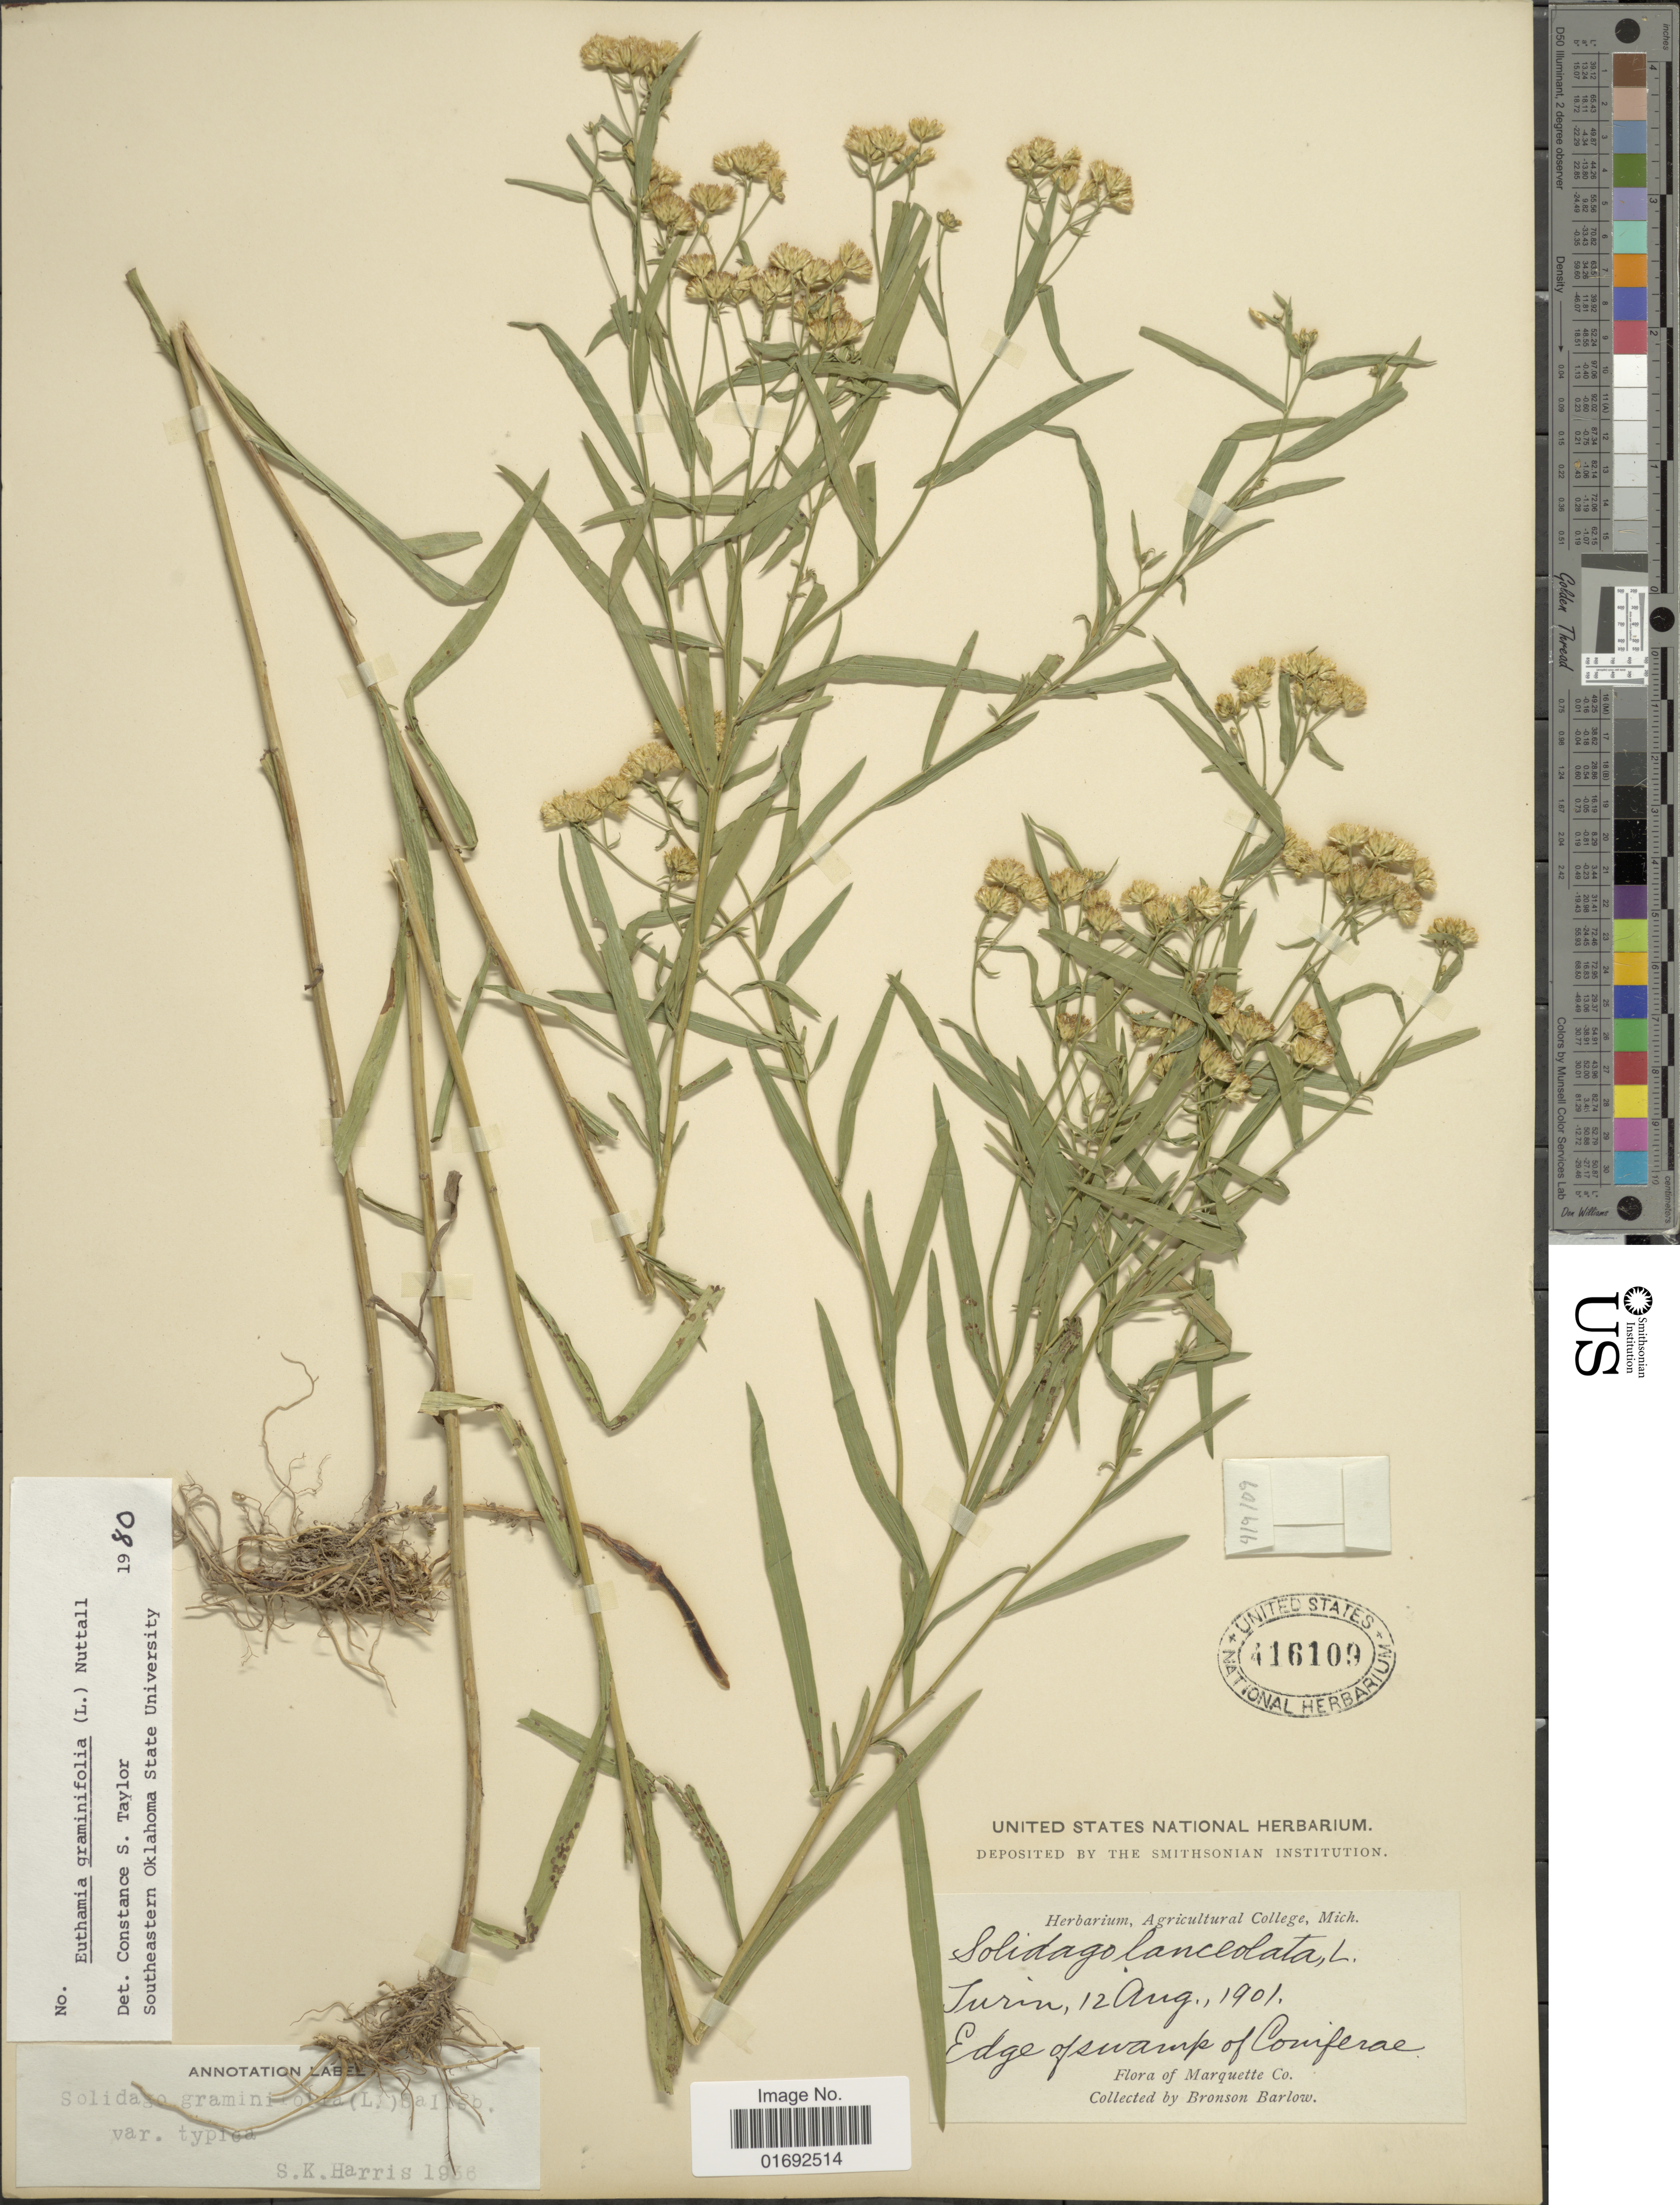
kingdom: Plantae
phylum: Tracheophyta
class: Magnoliopsida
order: Asterales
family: Asteraceae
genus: Euthamia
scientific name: Euthamia graminifolia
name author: (L.) Nutt.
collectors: Barlow, B.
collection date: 1901-08-12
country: United States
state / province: Michigan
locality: Turin, edge of swamp of Coniferae, Marquette Co.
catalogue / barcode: US 416109